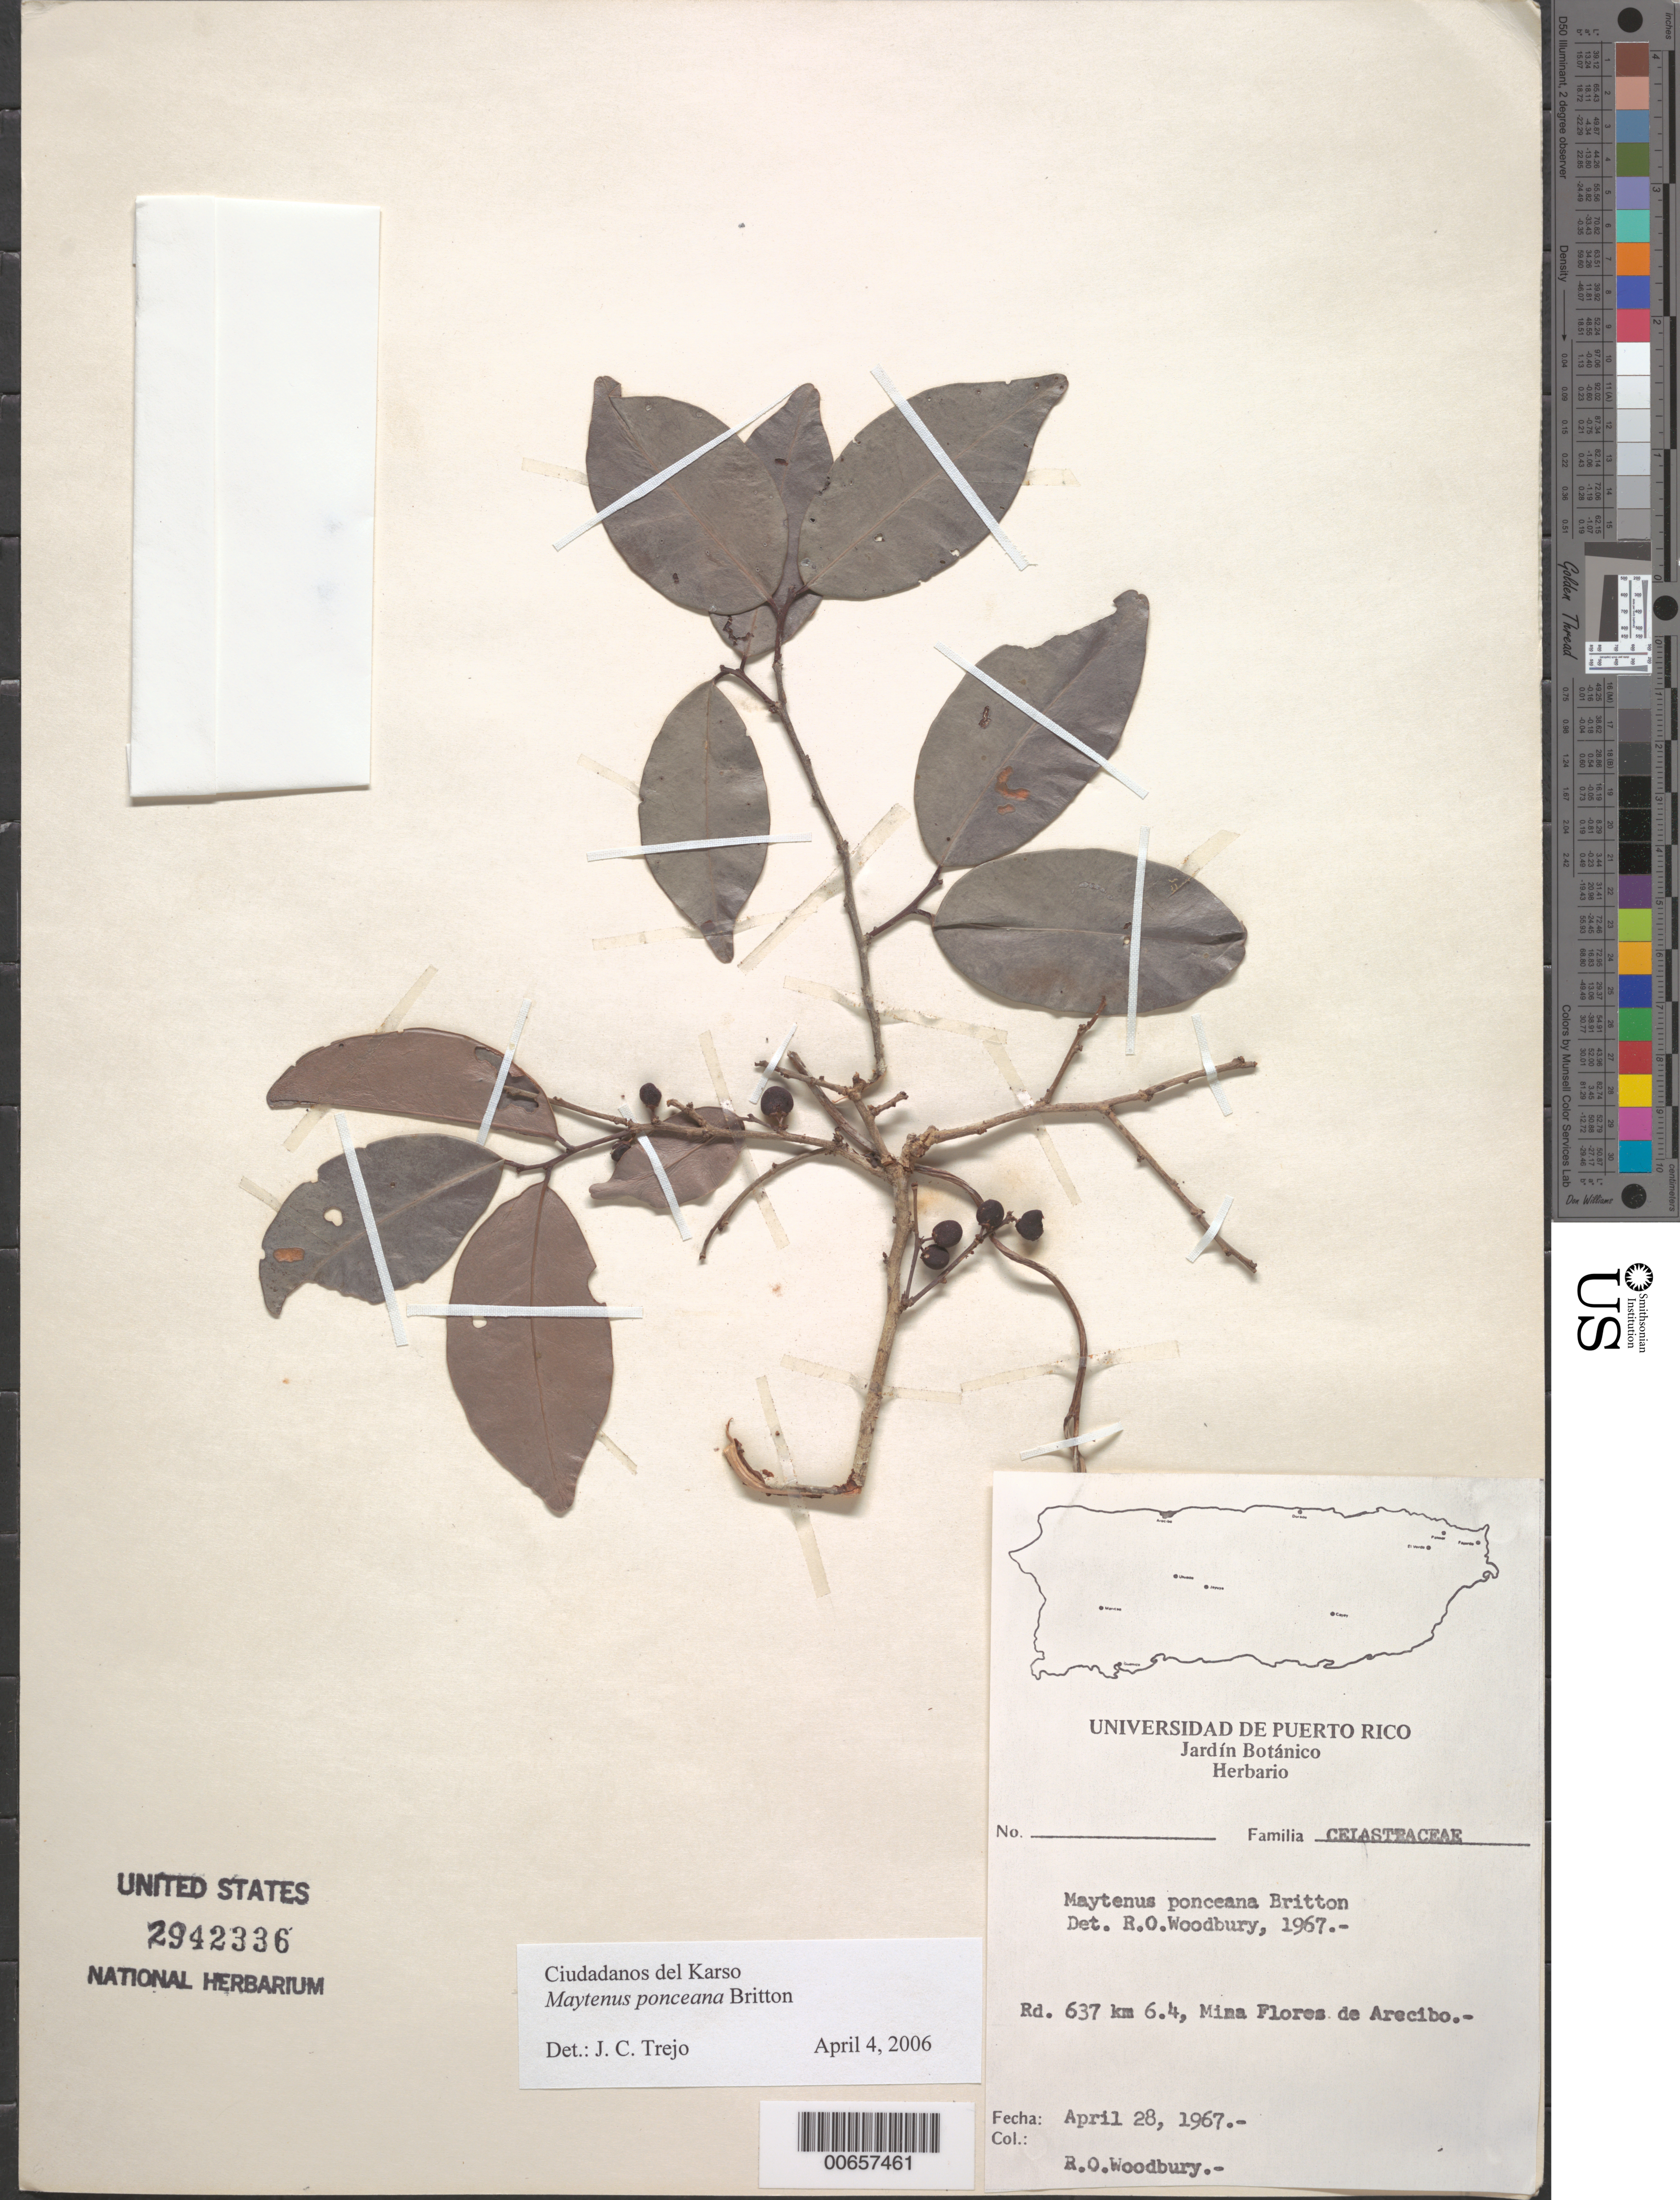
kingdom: Plantae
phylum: Tracheophyta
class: Magnoliopsida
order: Celastrales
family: Celastraceae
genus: Maytenus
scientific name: Maytenus ponceana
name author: Britton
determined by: Trejo-Torres, J. C.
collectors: R. O. Woodbury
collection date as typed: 28 Apr 1967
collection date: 1967-04-28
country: Puerto Rico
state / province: Arecibo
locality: Mira Flores, rd 637 km 6.4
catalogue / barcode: US 2942336